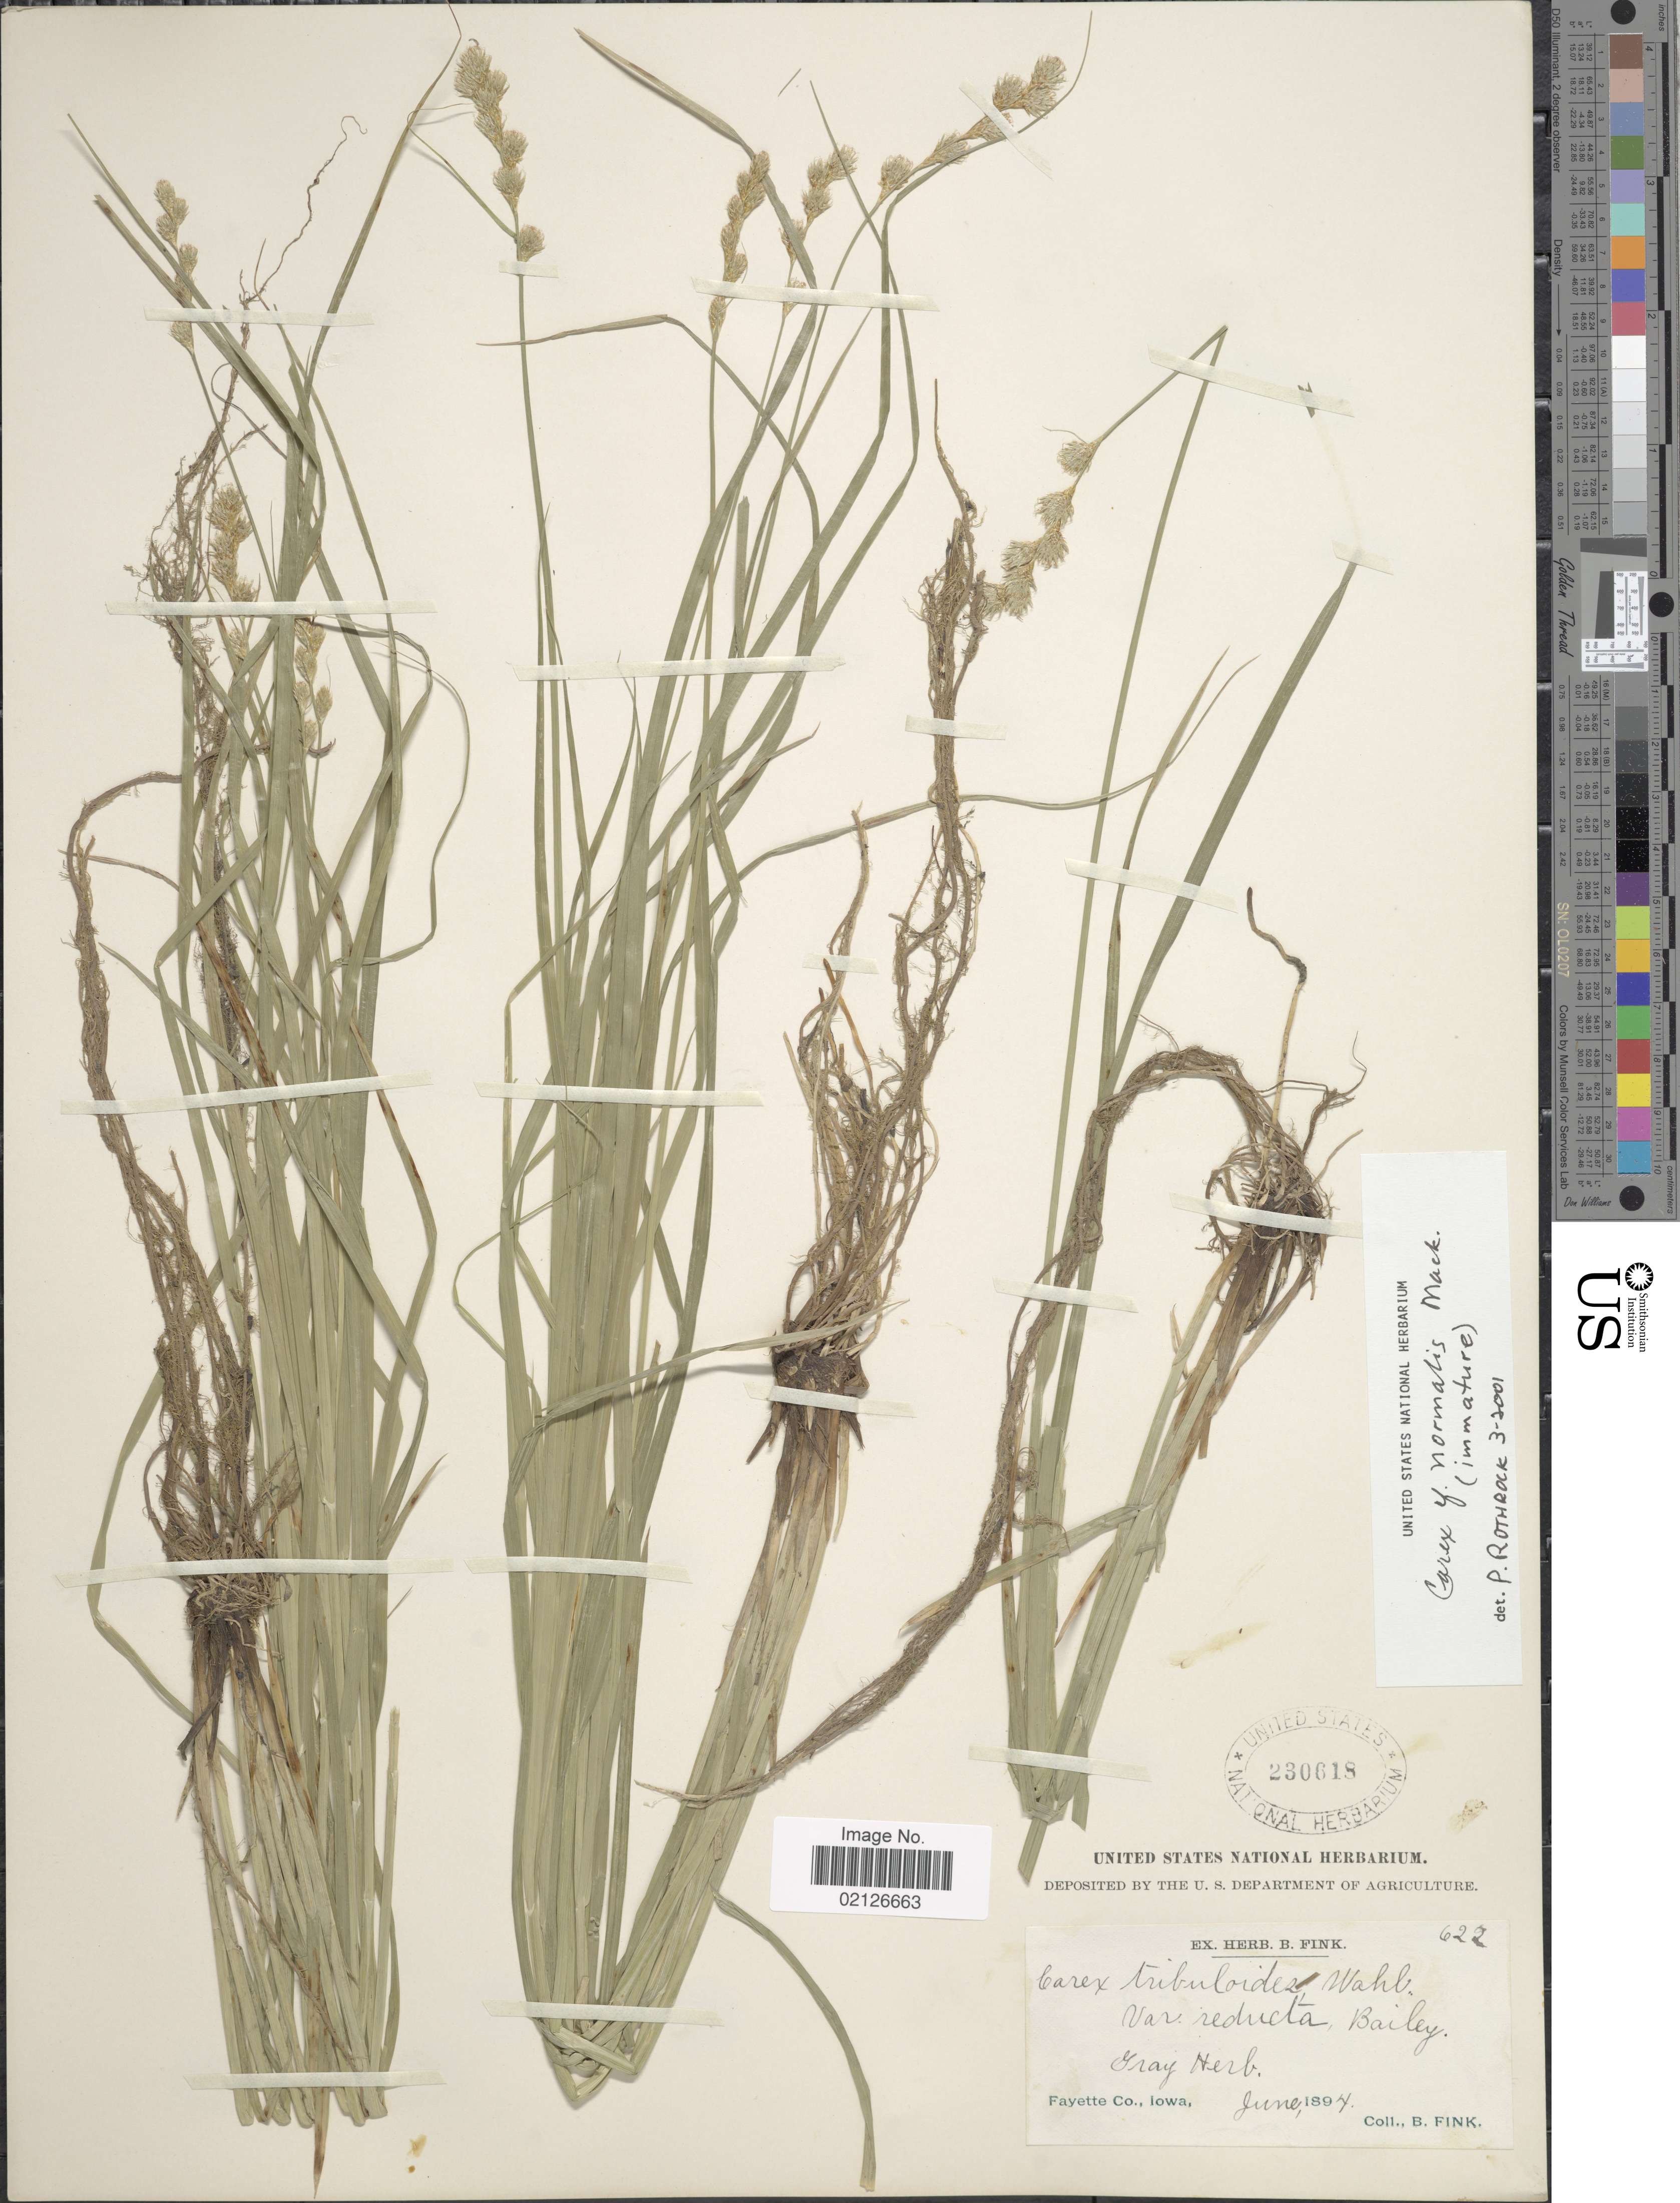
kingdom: Plantae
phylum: Tracheophyta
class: Liliopsida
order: Poales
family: Cyperaceae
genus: Carex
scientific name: Carex normalis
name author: Mack.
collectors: B. Fink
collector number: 622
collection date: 1894-06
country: United States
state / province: Iowa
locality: Fayette Co.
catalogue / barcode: US 230618